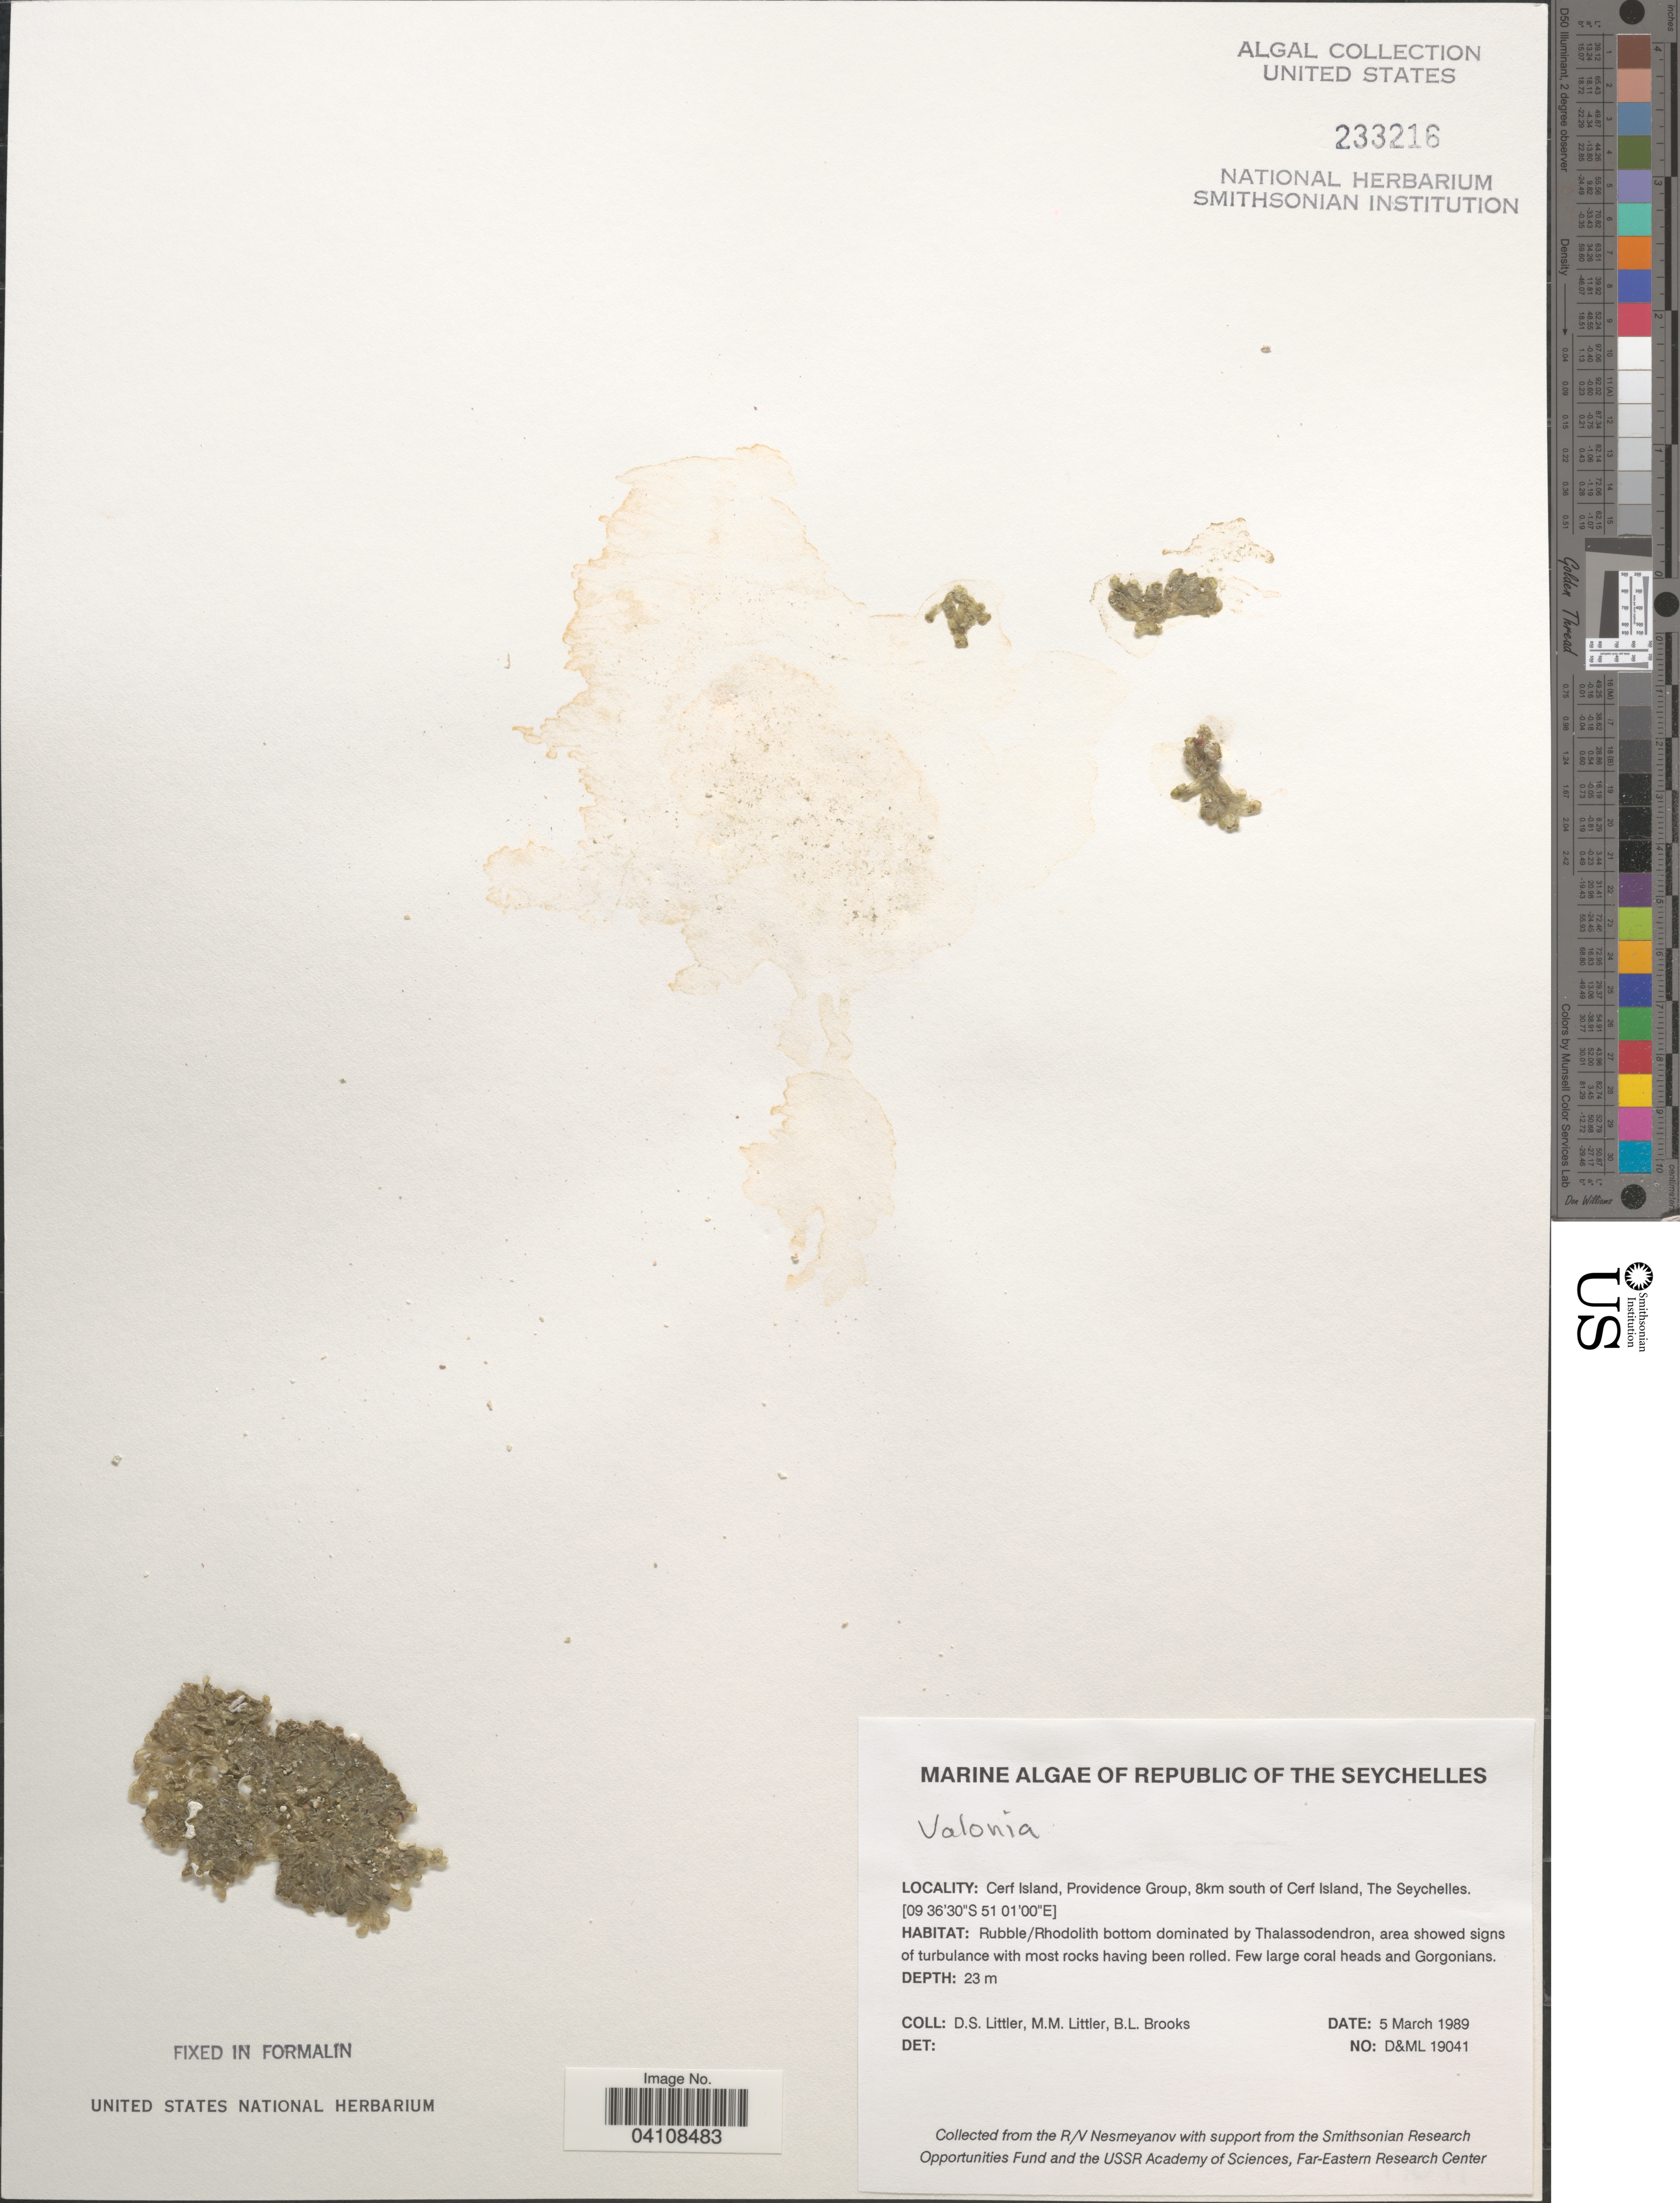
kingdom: Plantae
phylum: Chlorophyta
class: Ulvophyceae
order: Siphonocladales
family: Valoniaceae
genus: Valonia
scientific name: Valonia sp.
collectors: D. S. Littler & B. Brooks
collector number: D&ML19041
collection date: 1989-03-05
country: Seychelles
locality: Republic of The Seychelles. Cerf Island, Providence Group, 8km south of Cerf Island.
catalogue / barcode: US 233216